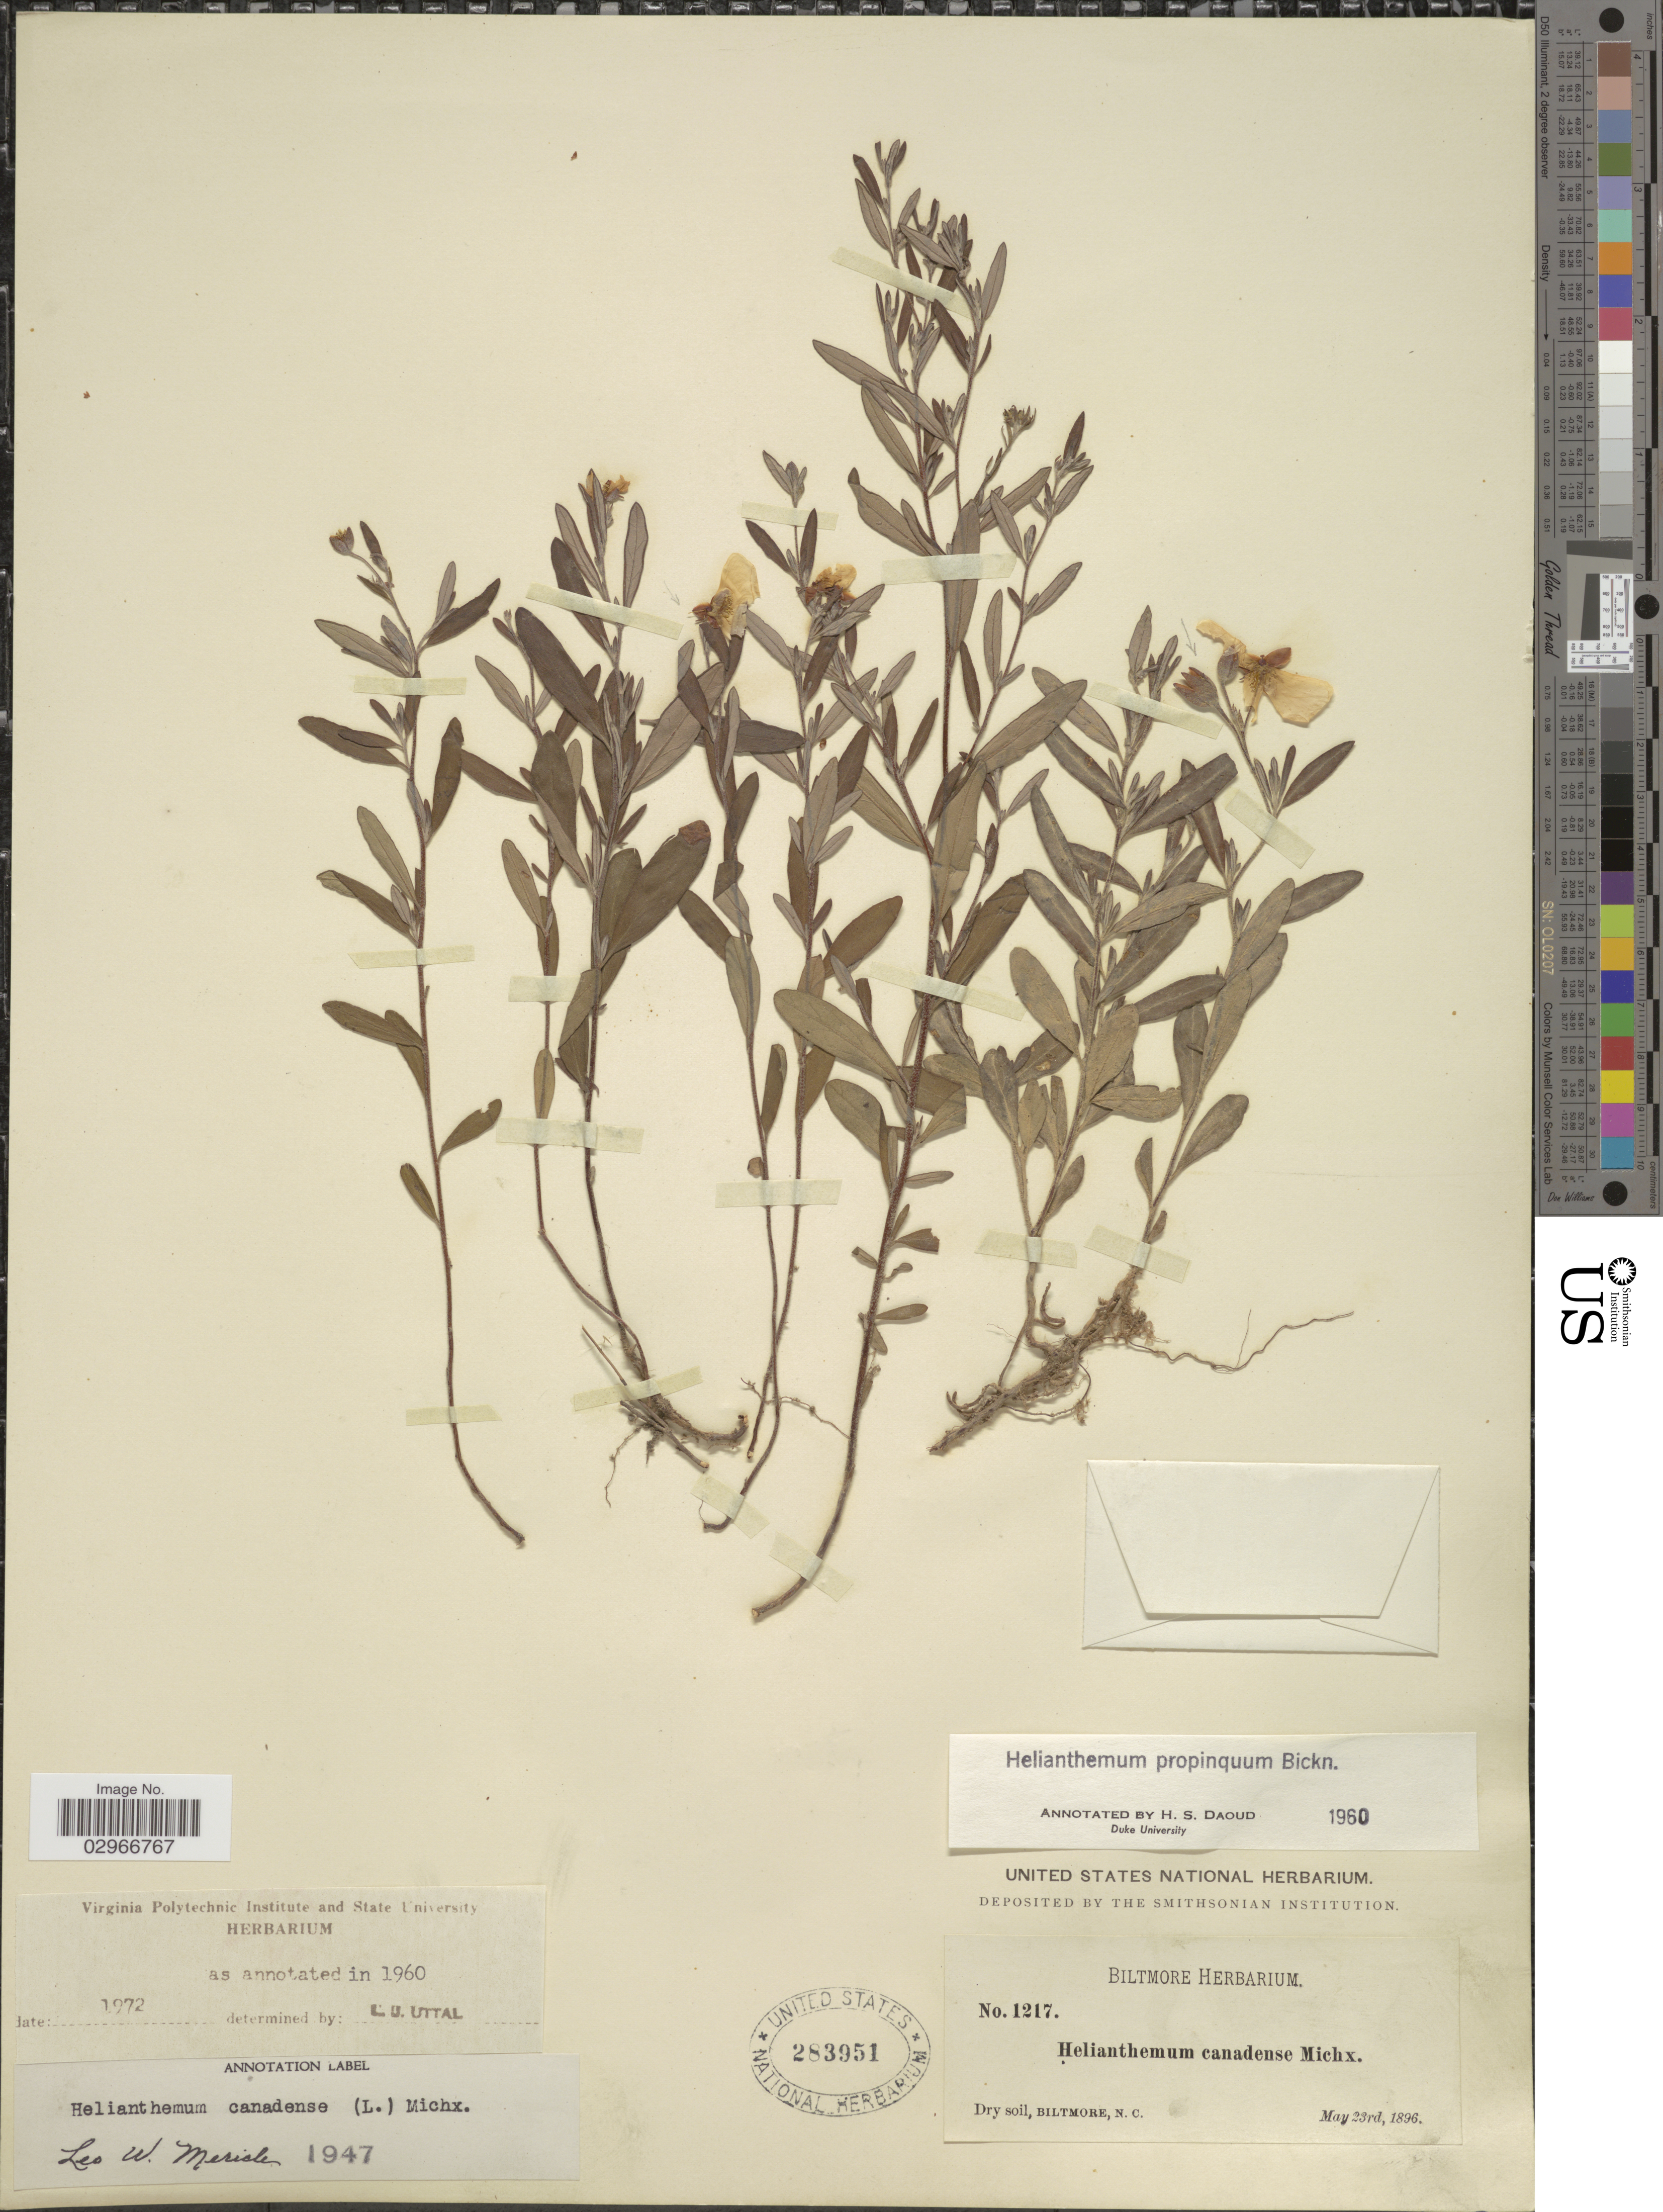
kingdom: Plantae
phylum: Tracheophyta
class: Magnoliopsida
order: Malvales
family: Cistaceae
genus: Helianthemum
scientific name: Helianthemum propinquum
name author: E.P. Bicknell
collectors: ex herb. Biltmore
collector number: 1217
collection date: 1896-05-23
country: United States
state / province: North Carolina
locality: Biltmore.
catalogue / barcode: US 283951